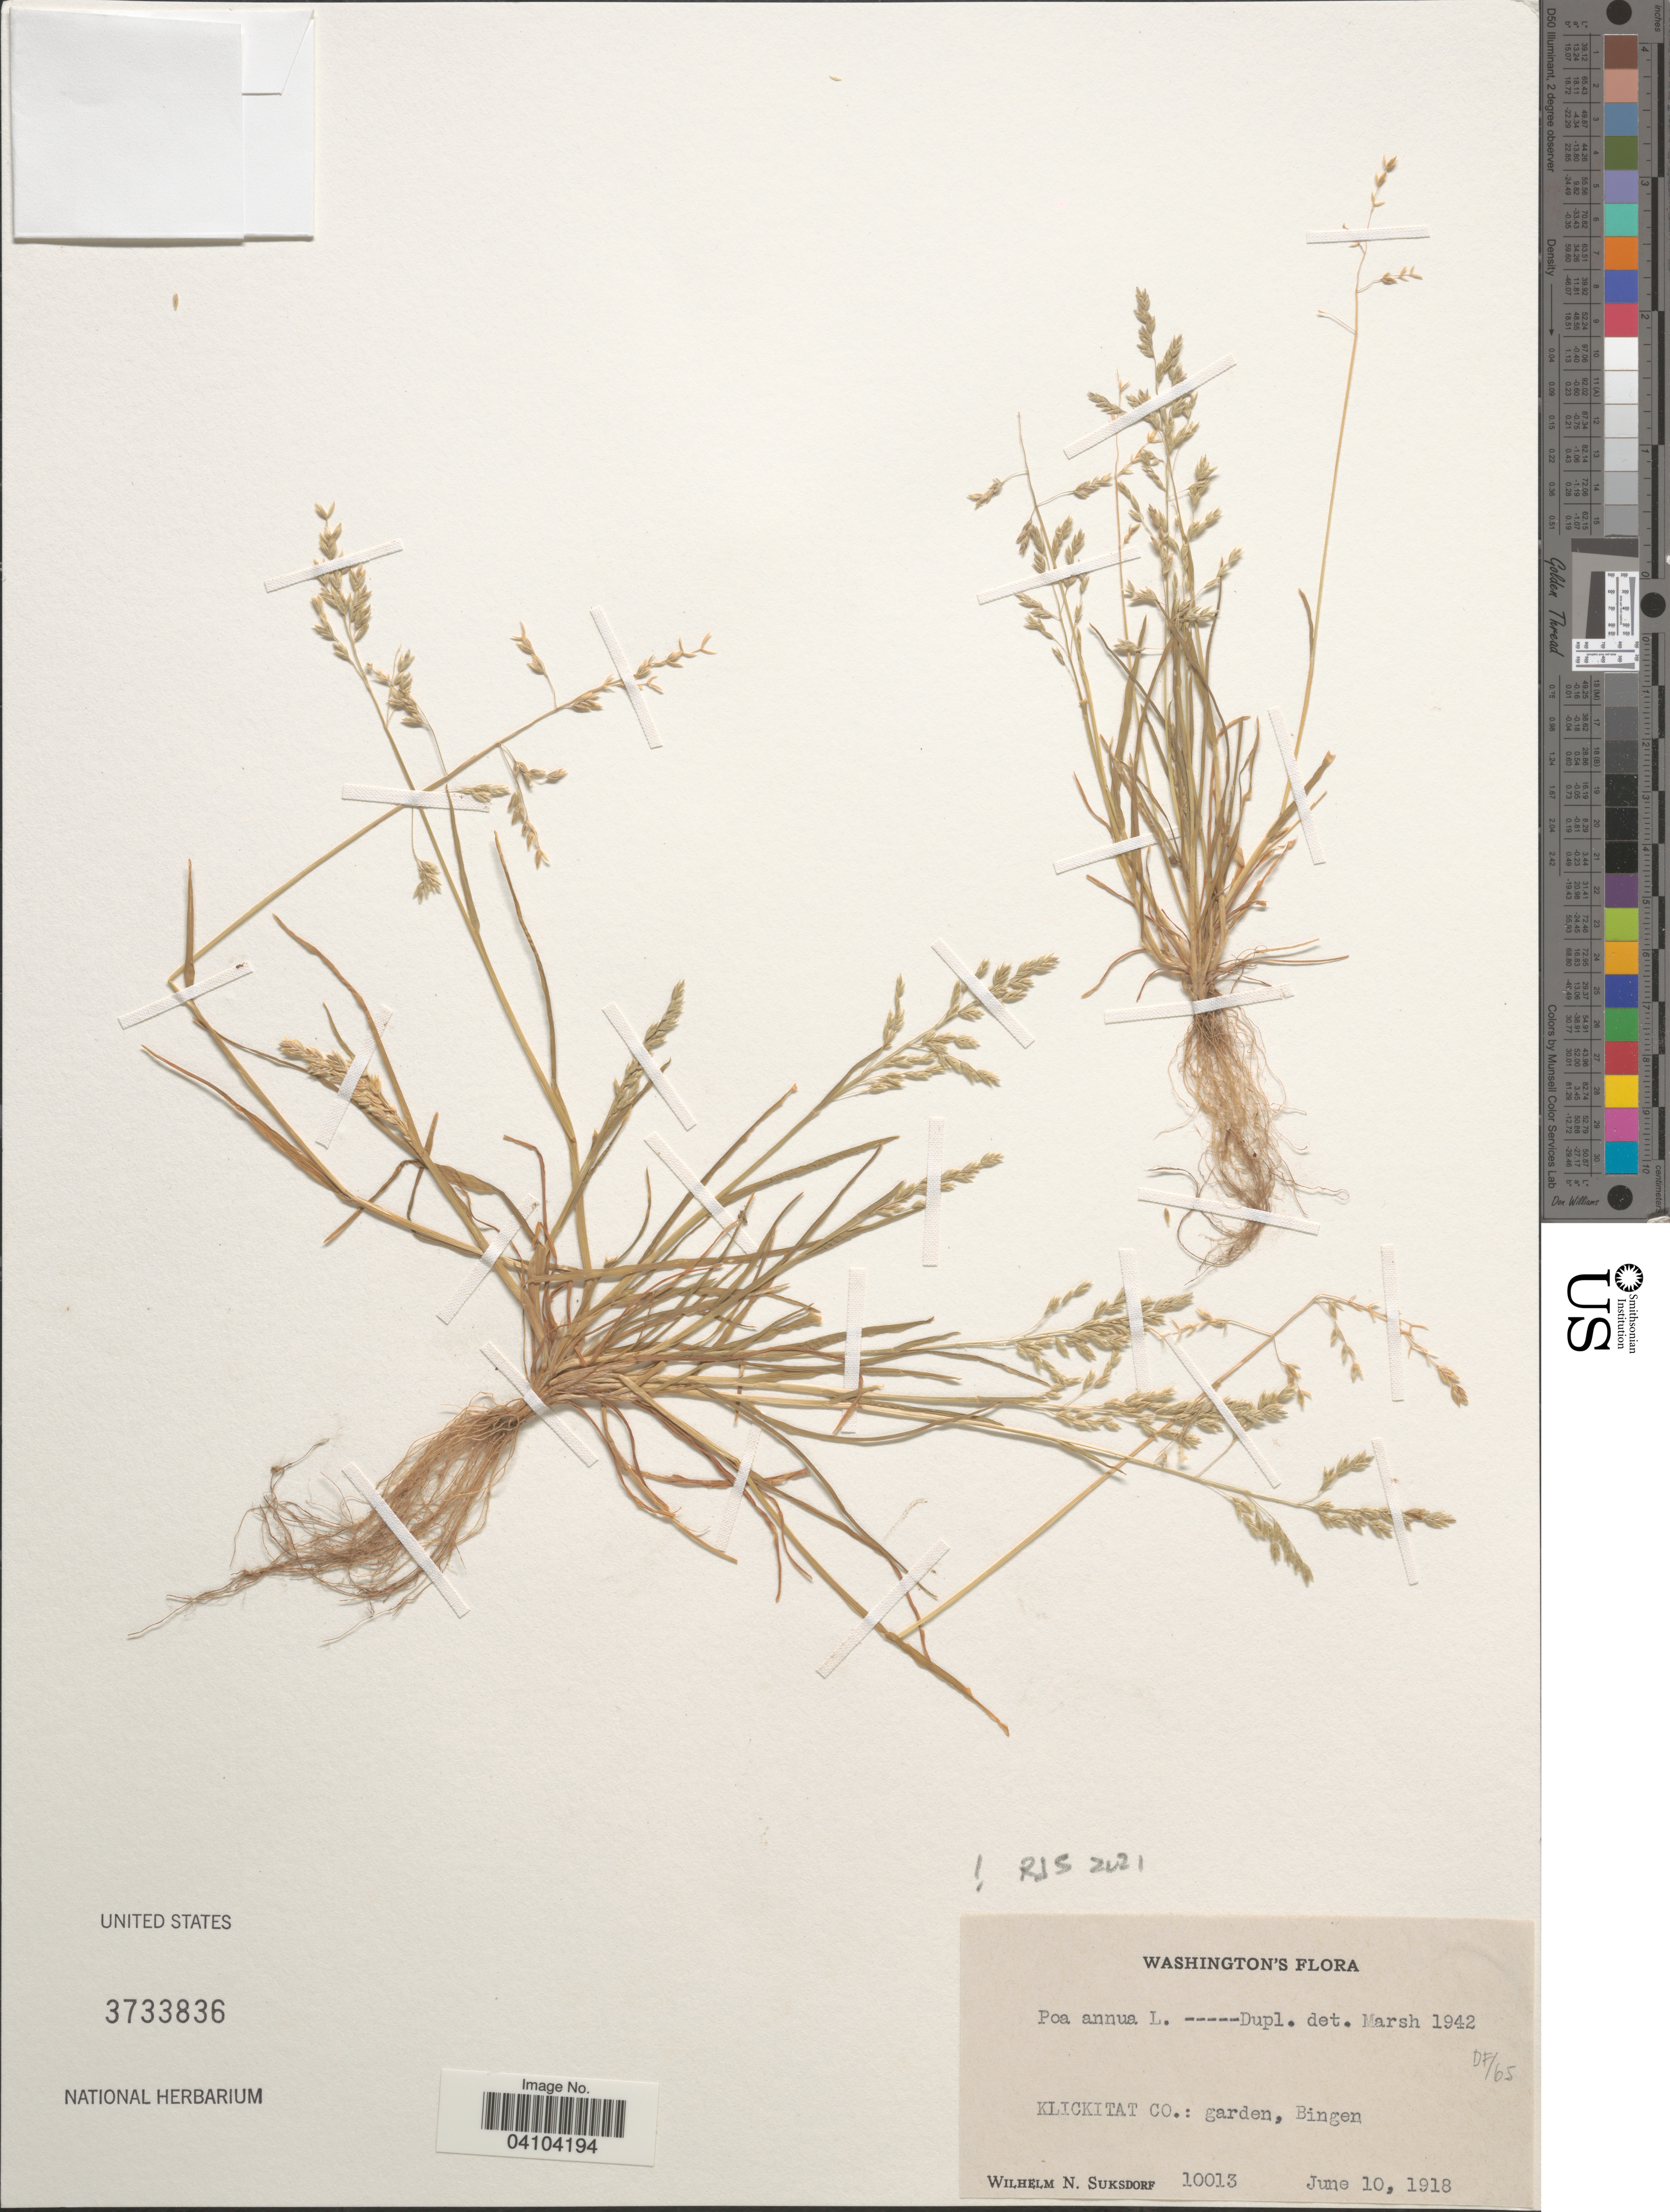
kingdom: Plantae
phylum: Tracheophyta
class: Liliopsida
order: Poales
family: Poaceae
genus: Poa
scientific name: Poa annua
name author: L.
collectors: W. N. Suksdorf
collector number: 10013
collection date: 1918-06-10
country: United States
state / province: Washington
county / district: Klickitat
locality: Klickitat Co.: garden, Bingen.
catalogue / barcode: US 3733836